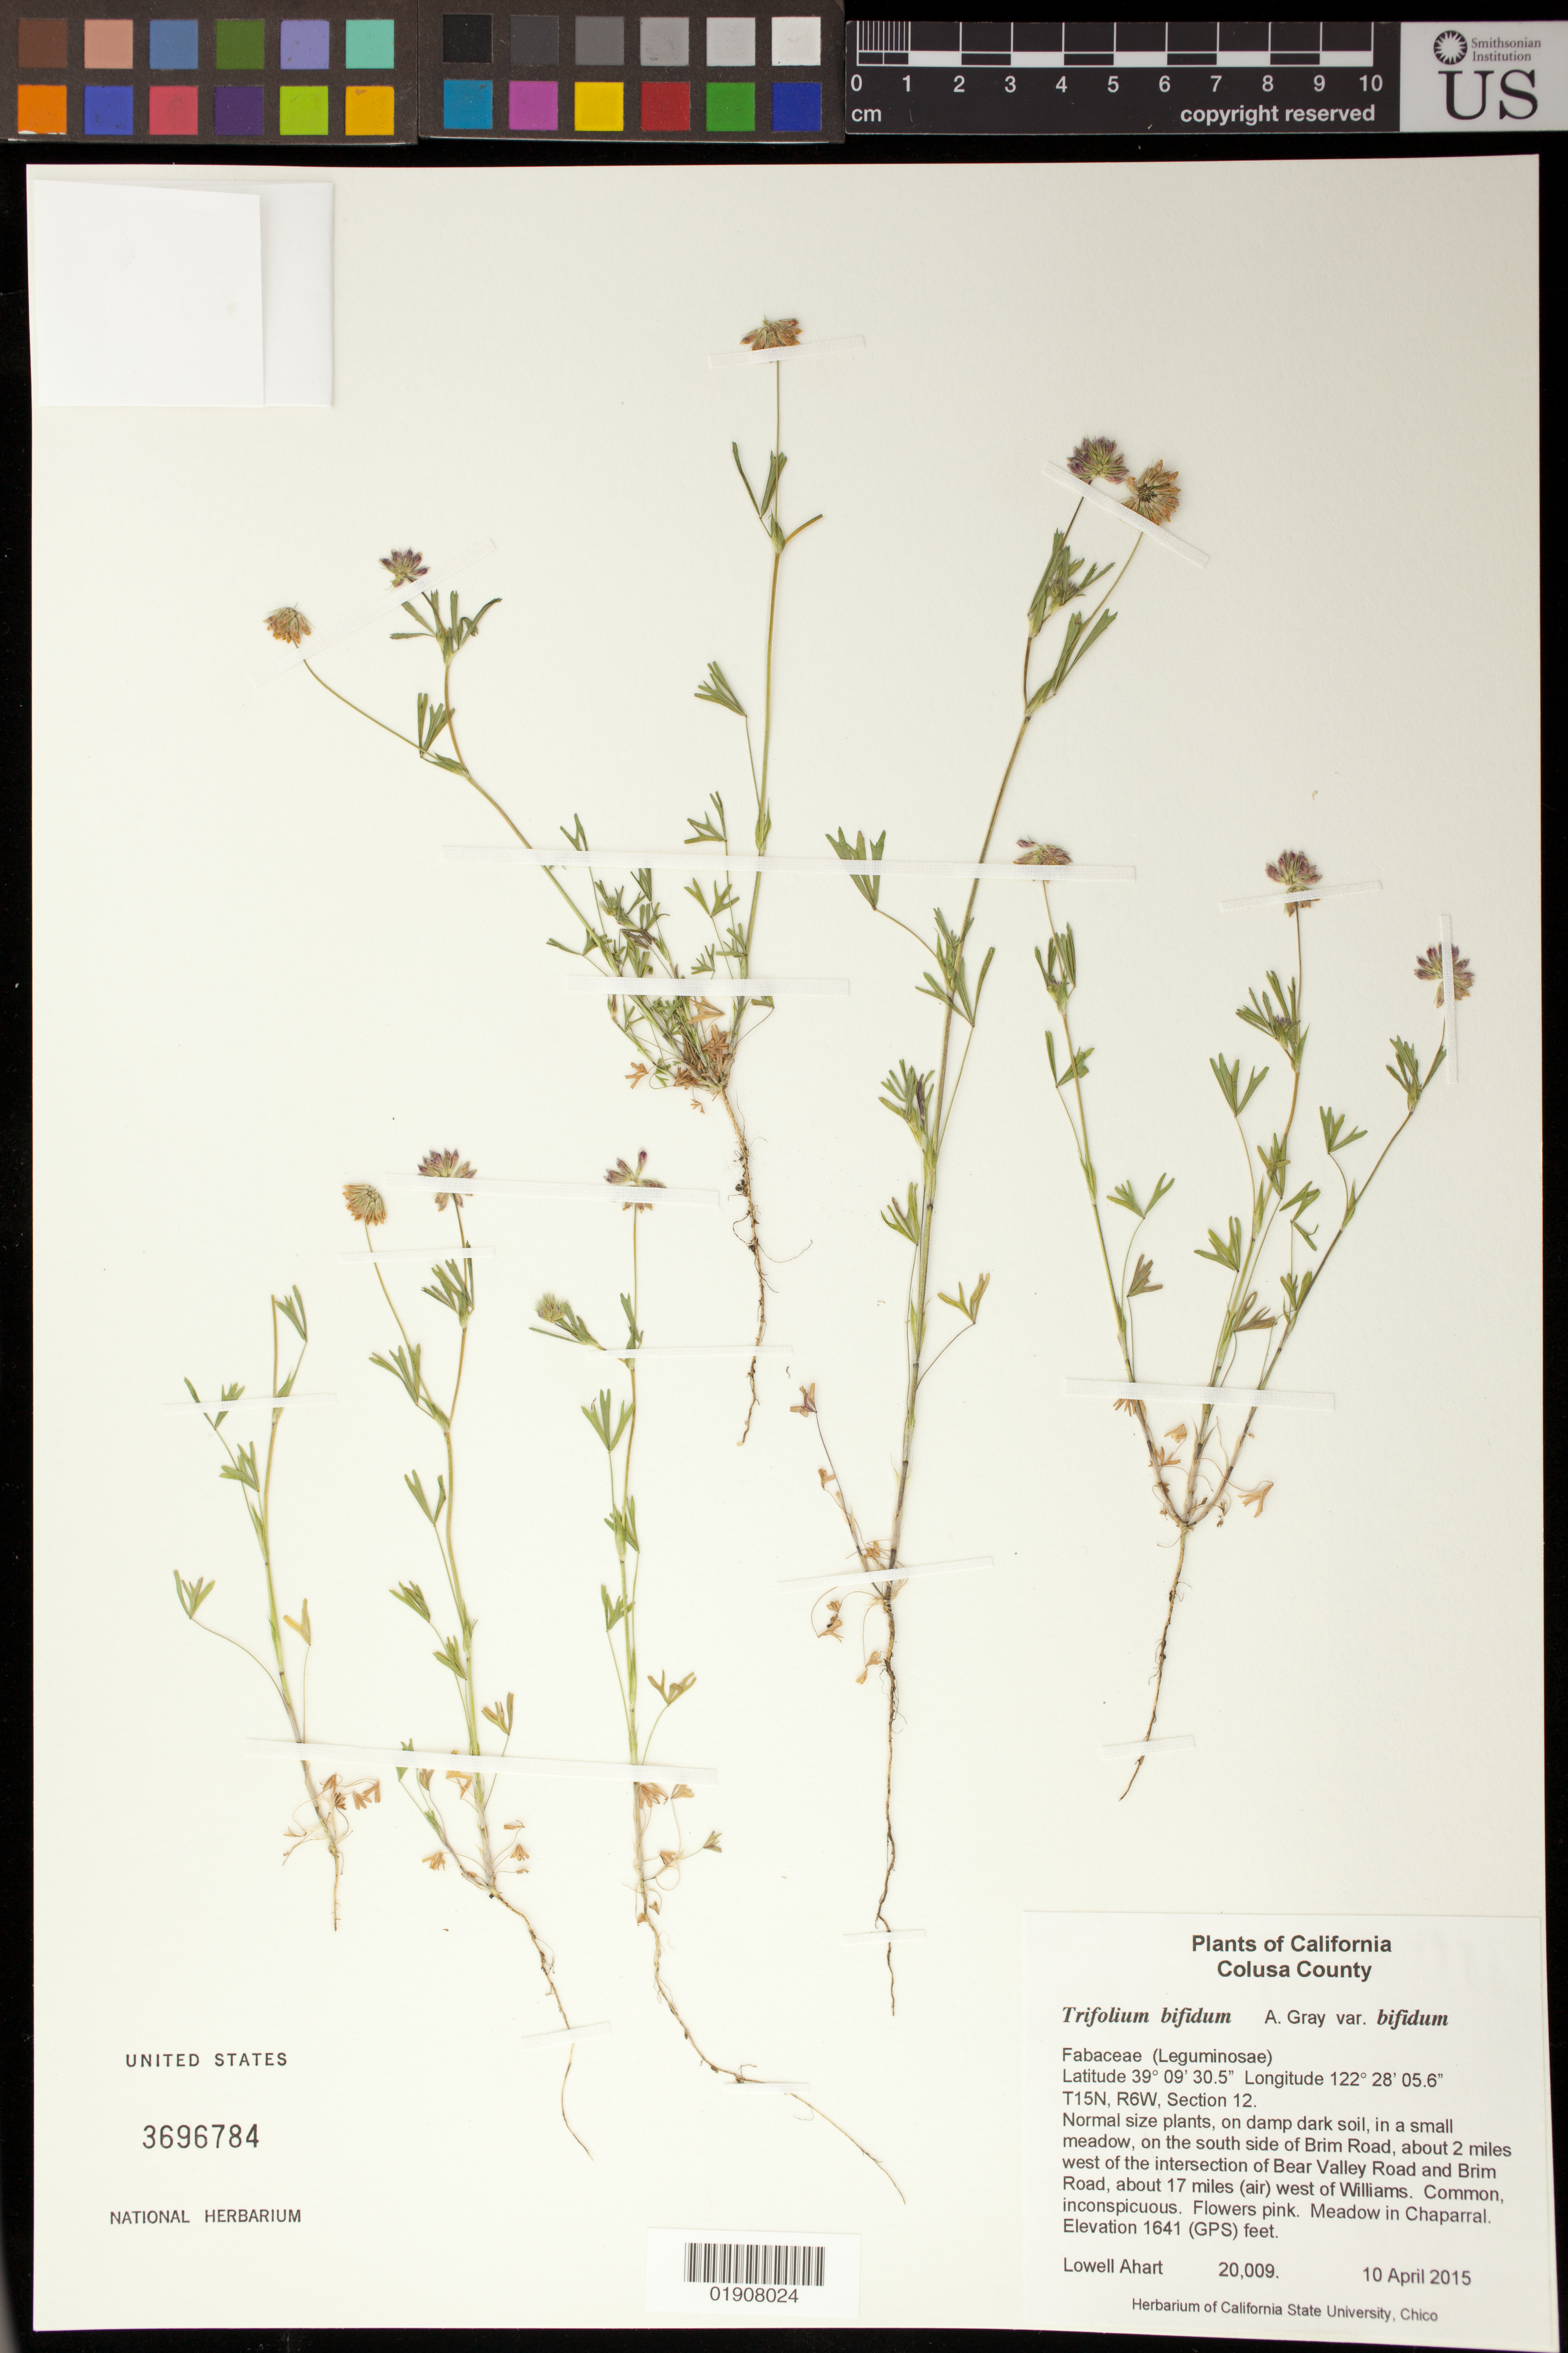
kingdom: Plantae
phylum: Tracheophyta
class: Magnoliopsida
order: Fabales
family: Fabaceae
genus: Trifolium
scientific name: Trifolium bifidum var. bifidum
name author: A. Gray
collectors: L. Ahart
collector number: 20009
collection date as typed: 10 Apr 2015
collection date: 2015-04-10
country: United States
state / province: California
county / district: Colusa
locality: In a small meadow, on the south side of Brim Road, about 2 miles west of the intersection of Bear Valley Road and Brim Road, about 17 miles (air) west of Williams.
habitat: Meadow in Chaparral.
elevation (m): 500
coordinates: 39 09 30.5 N, 122 28 05.6 W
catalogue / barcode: US 3696784